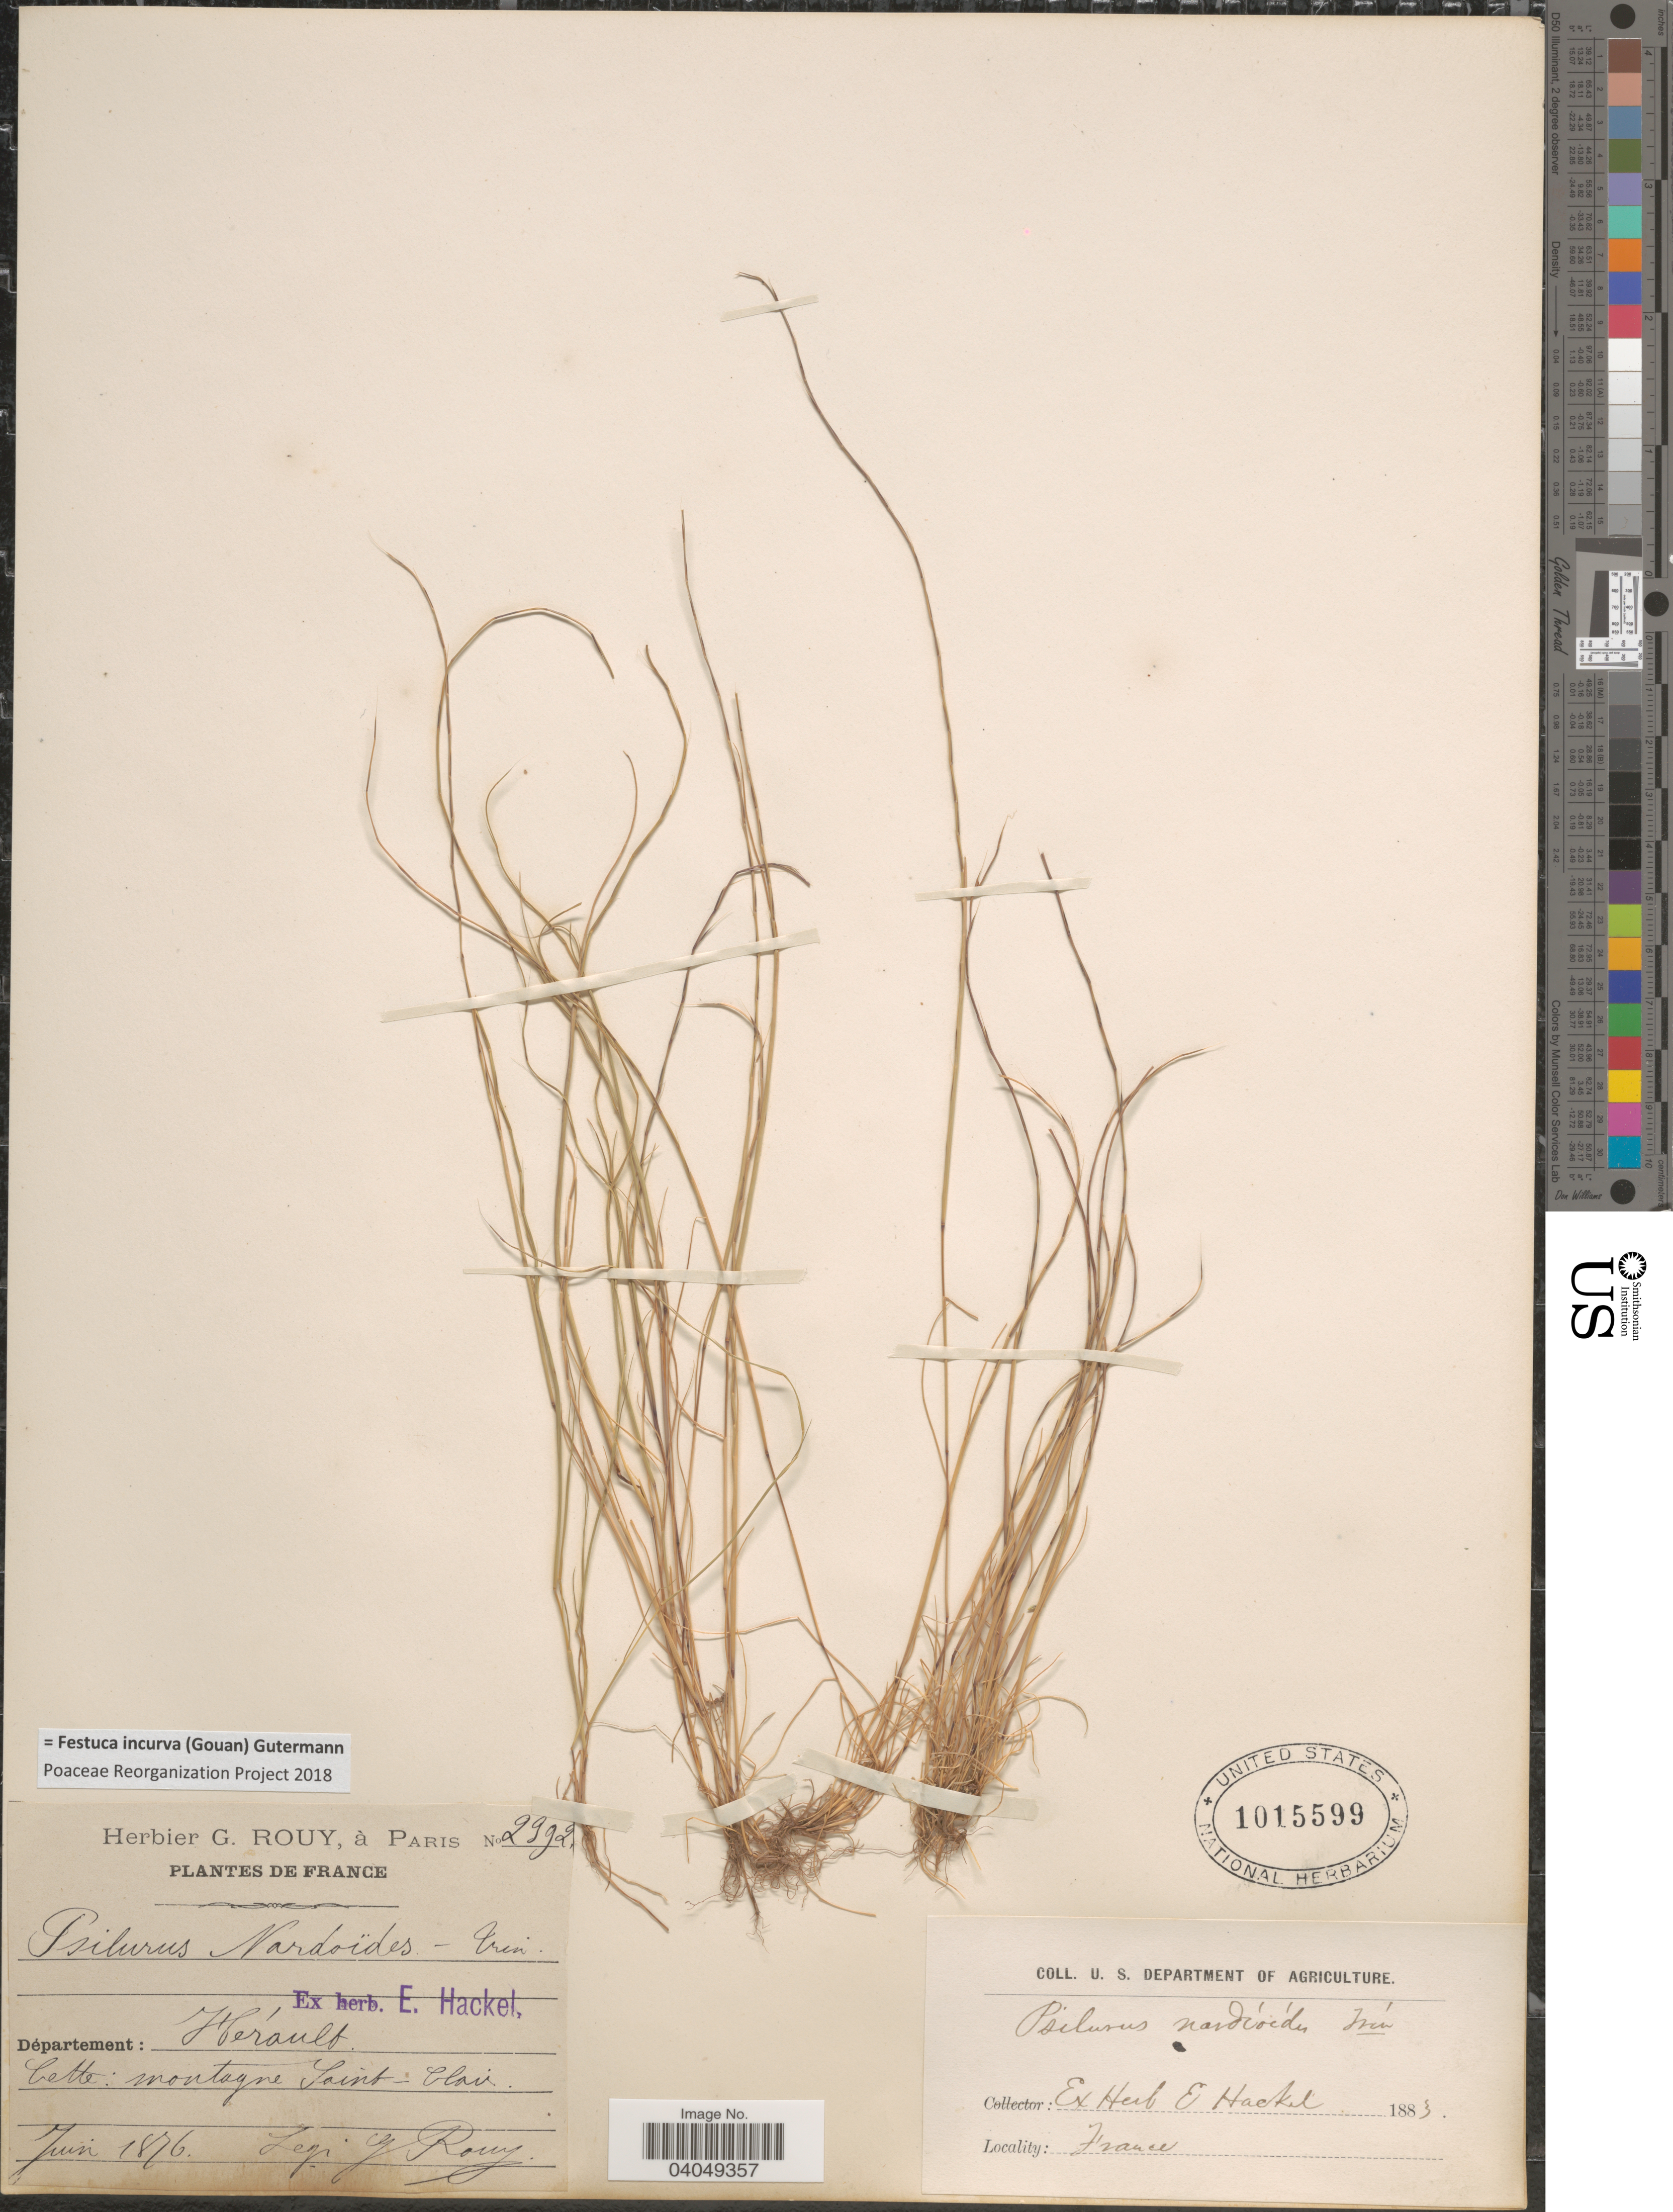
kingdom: Plantae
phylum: Tracheophyta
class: Liliopsida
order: Poales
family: Poaceae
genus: Festuca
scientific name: Festuca incurva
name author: (Gouan) Gutermann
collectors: G. Rouy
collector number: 2392*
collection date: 1876-06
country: France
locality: Département: Hérault. Cette: montagne Saint-Clair.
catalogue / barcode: US 1015599